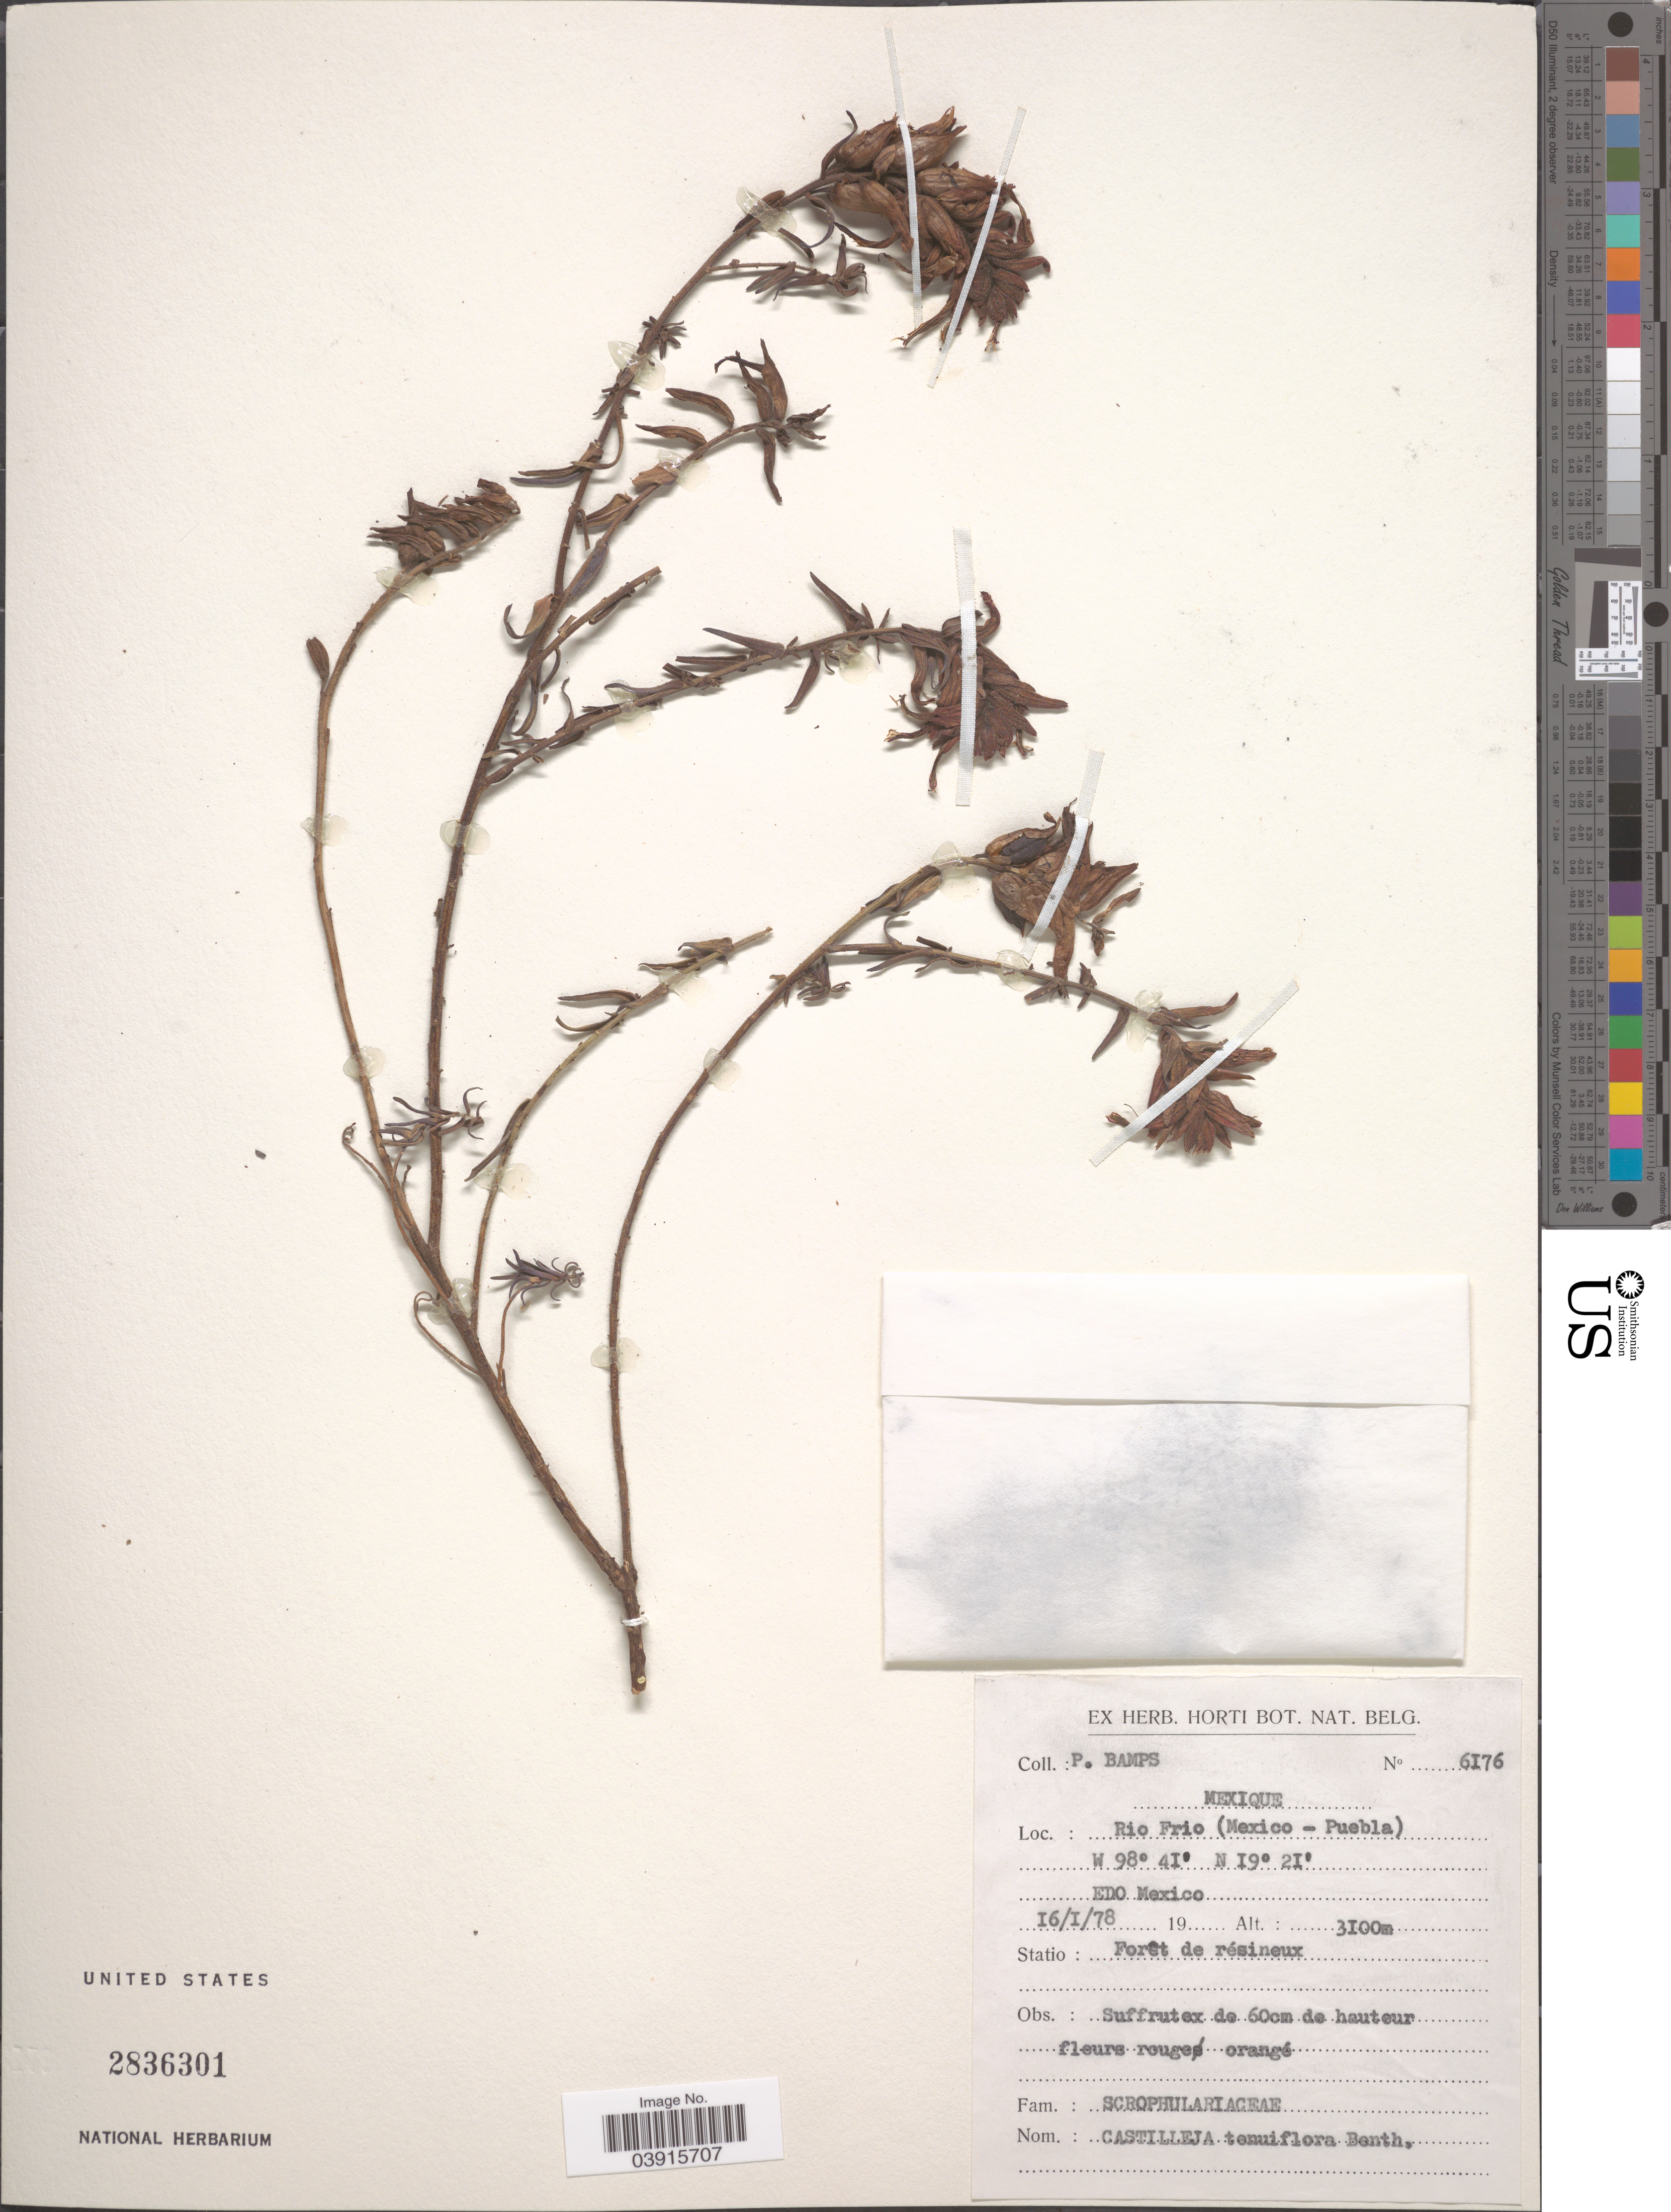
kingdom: Plantae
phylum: Tracheophyta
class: Magnoliopsida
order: Lamiales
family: Orobanchaceae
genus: Castilleja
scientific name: Castilleja tenuiflora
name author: Benth.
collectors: P. Bamps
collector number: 6176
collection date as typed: Transcribed d/m/y: 16/1/78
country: Mexico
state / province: Puebla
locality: Rio Frio (Mexico - Puebla).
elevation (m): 3100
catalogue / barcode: US 2836301